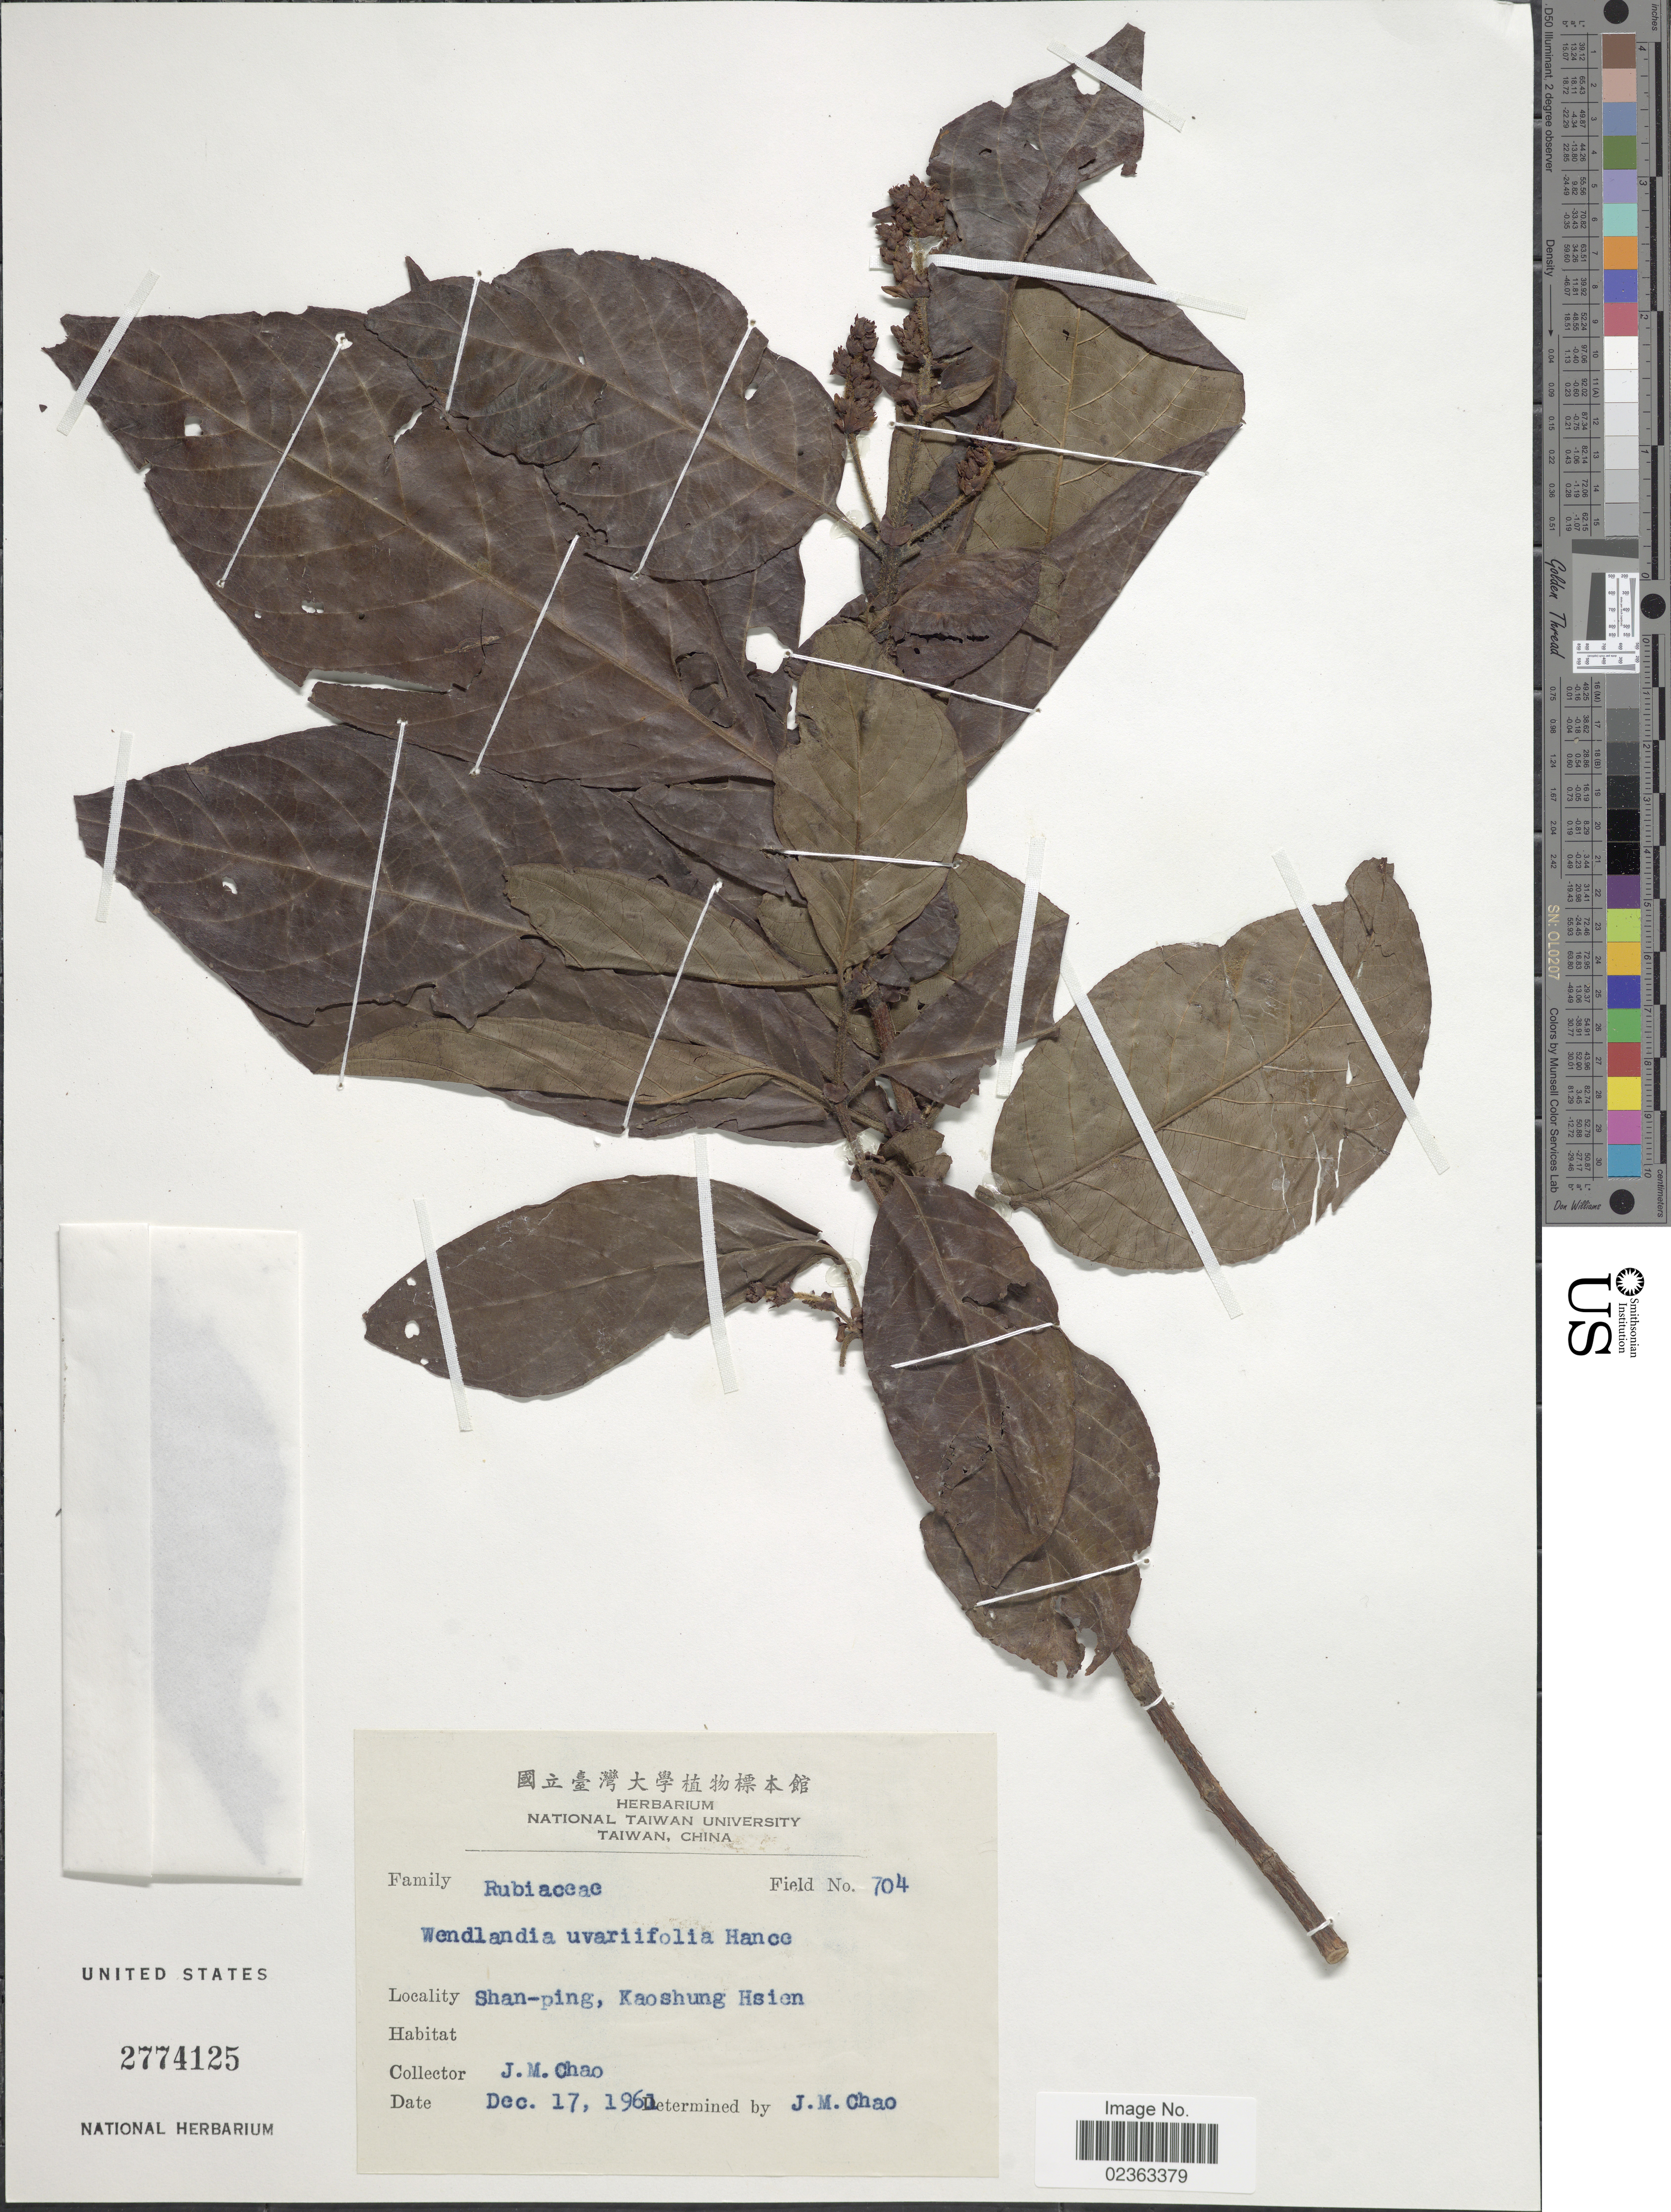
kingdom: Plantae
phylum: Tracheophyta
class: Magnoliopsida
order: Gentianales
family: Rubiaceae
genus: Wendlandia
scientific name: Wendlandia uvariifolia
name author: Hance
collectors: J. Chao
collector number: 704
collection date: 1961-12-17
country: Taiwan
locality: Shan-ping, Kaoshung Hsien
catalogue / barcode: US 2774125